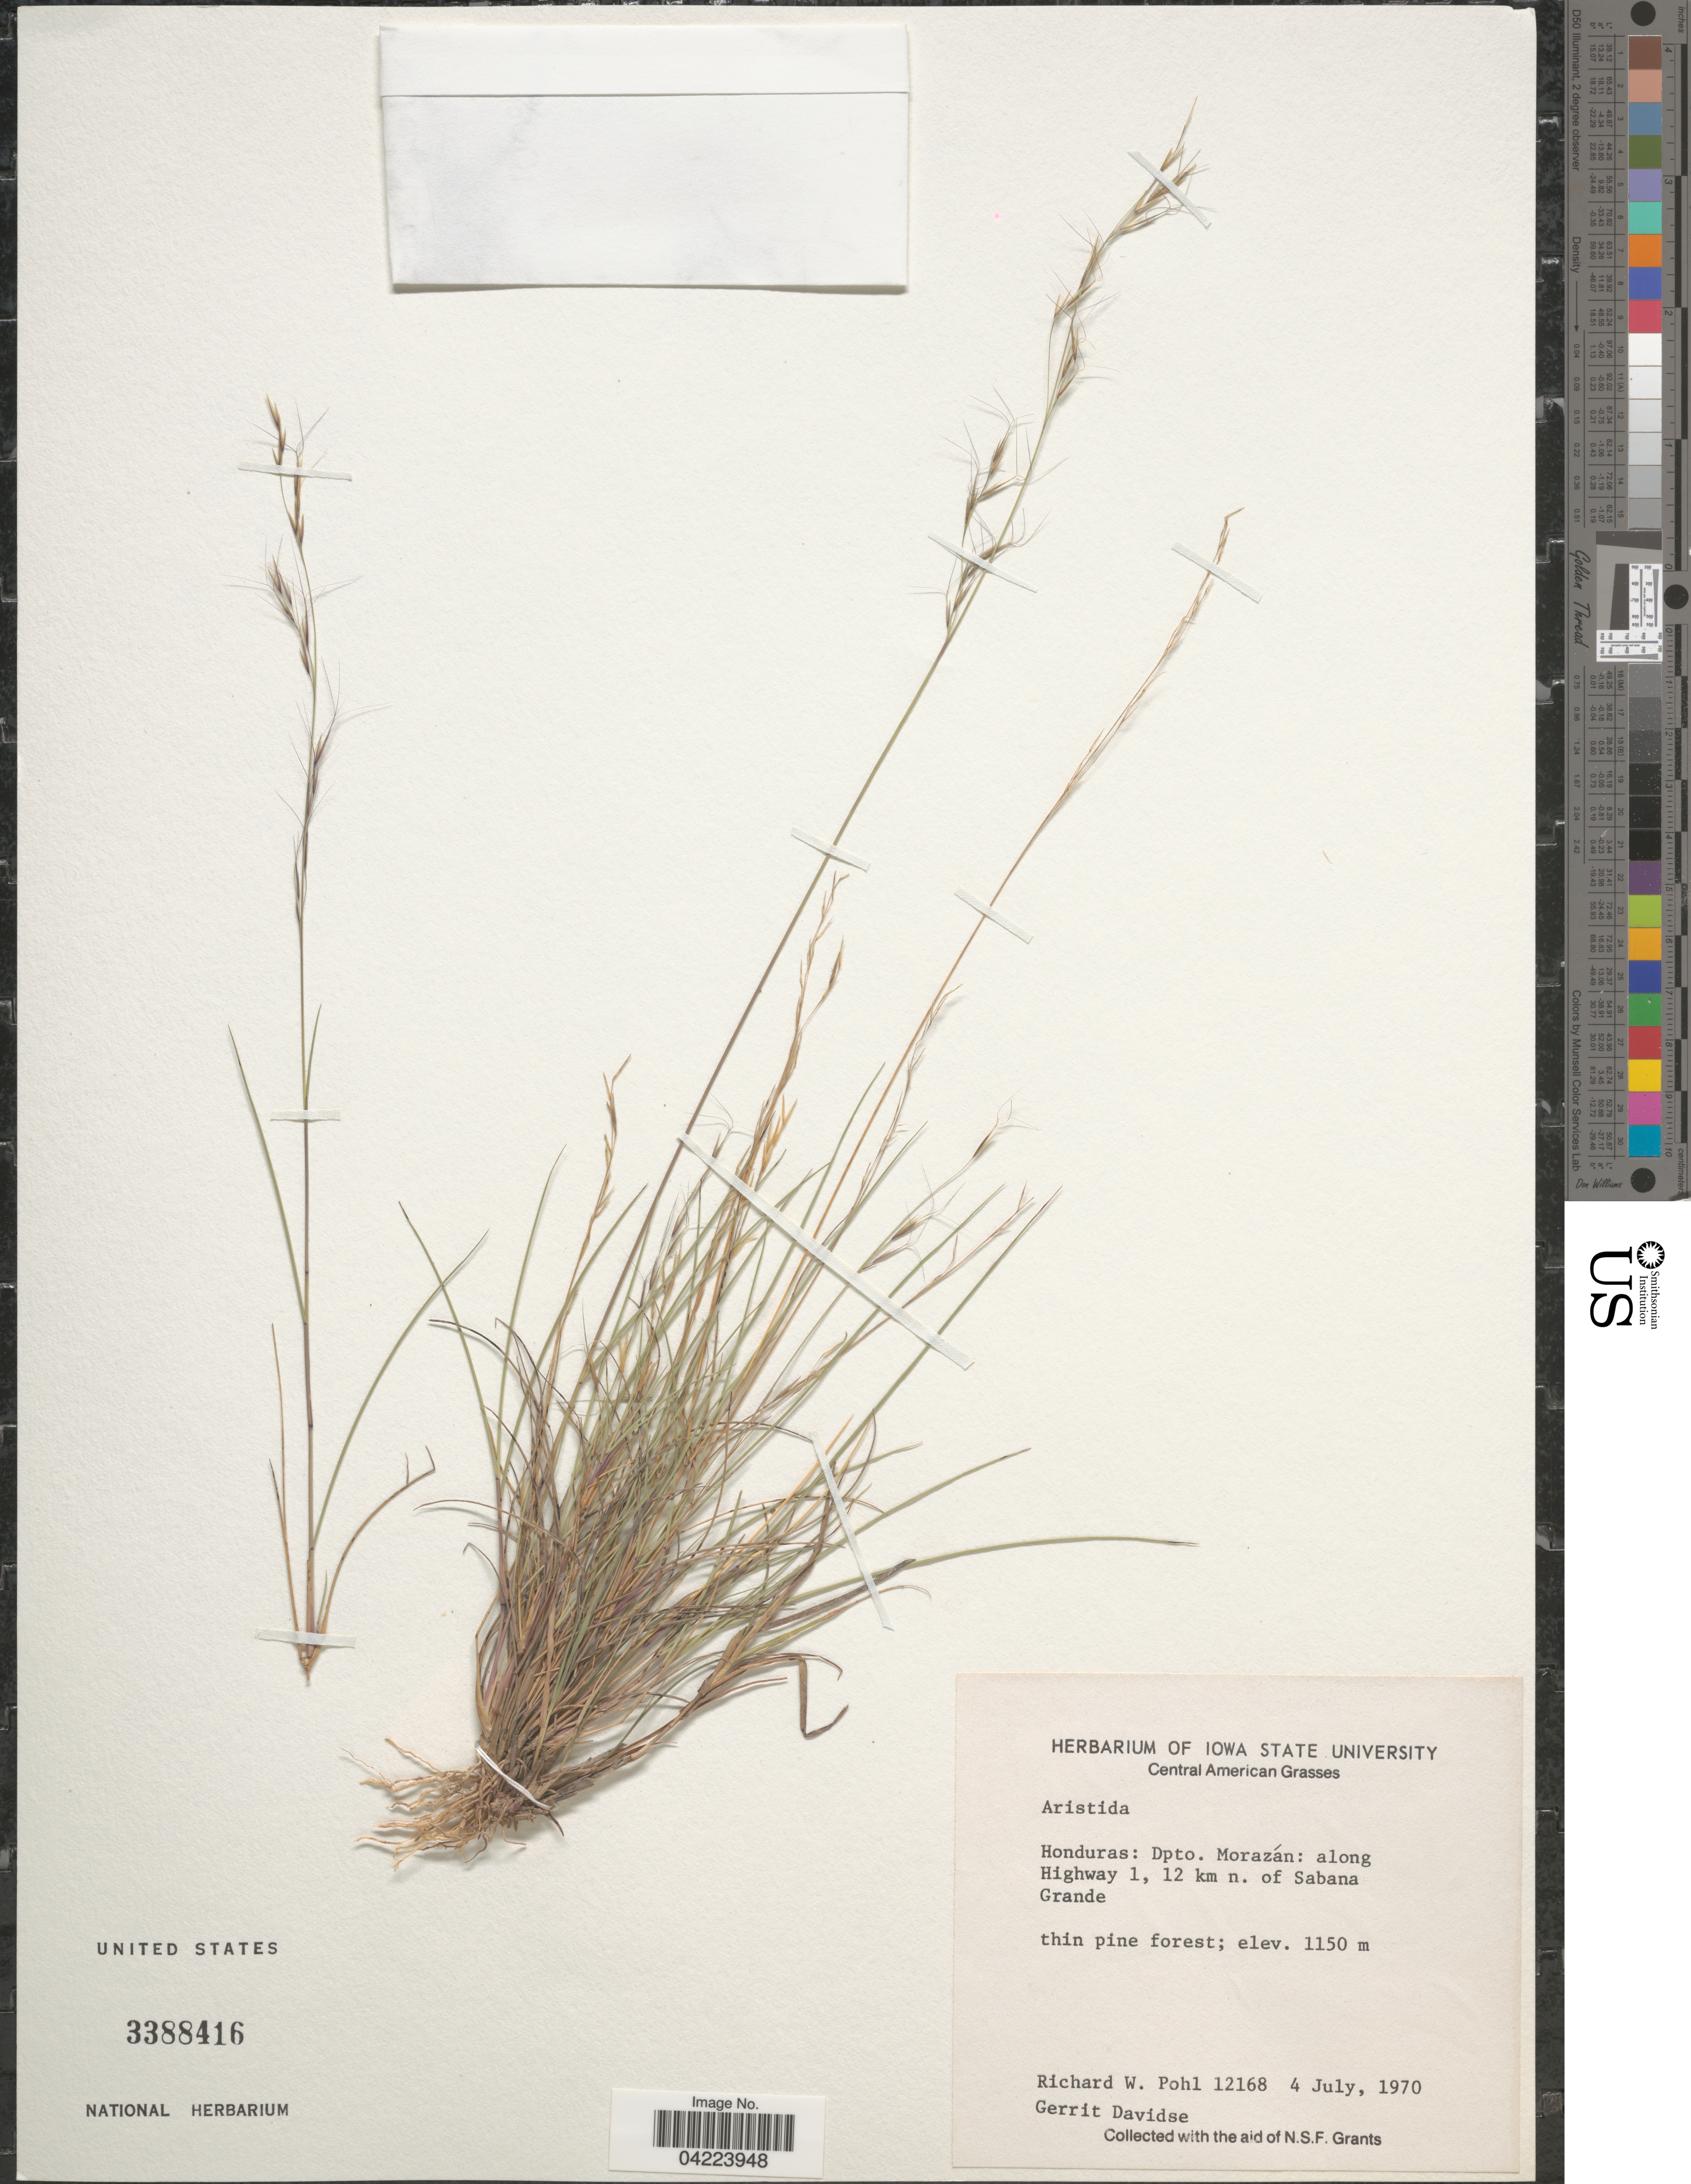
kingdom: Plantae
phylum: Tracheophyta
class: Liliopsida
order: Poales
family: Poaceae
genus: Aristida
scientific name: Aristida sp.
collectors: R. W. Pohl & G. Davidse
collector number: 12168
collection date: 1970-07-04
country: Honduras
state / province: Fco. Morazán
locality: Dpto. Morazán: along Highway 1, 12 km n. of Sabana Grande. Thin pine forest.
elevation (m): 1150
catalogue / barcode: US 3388416